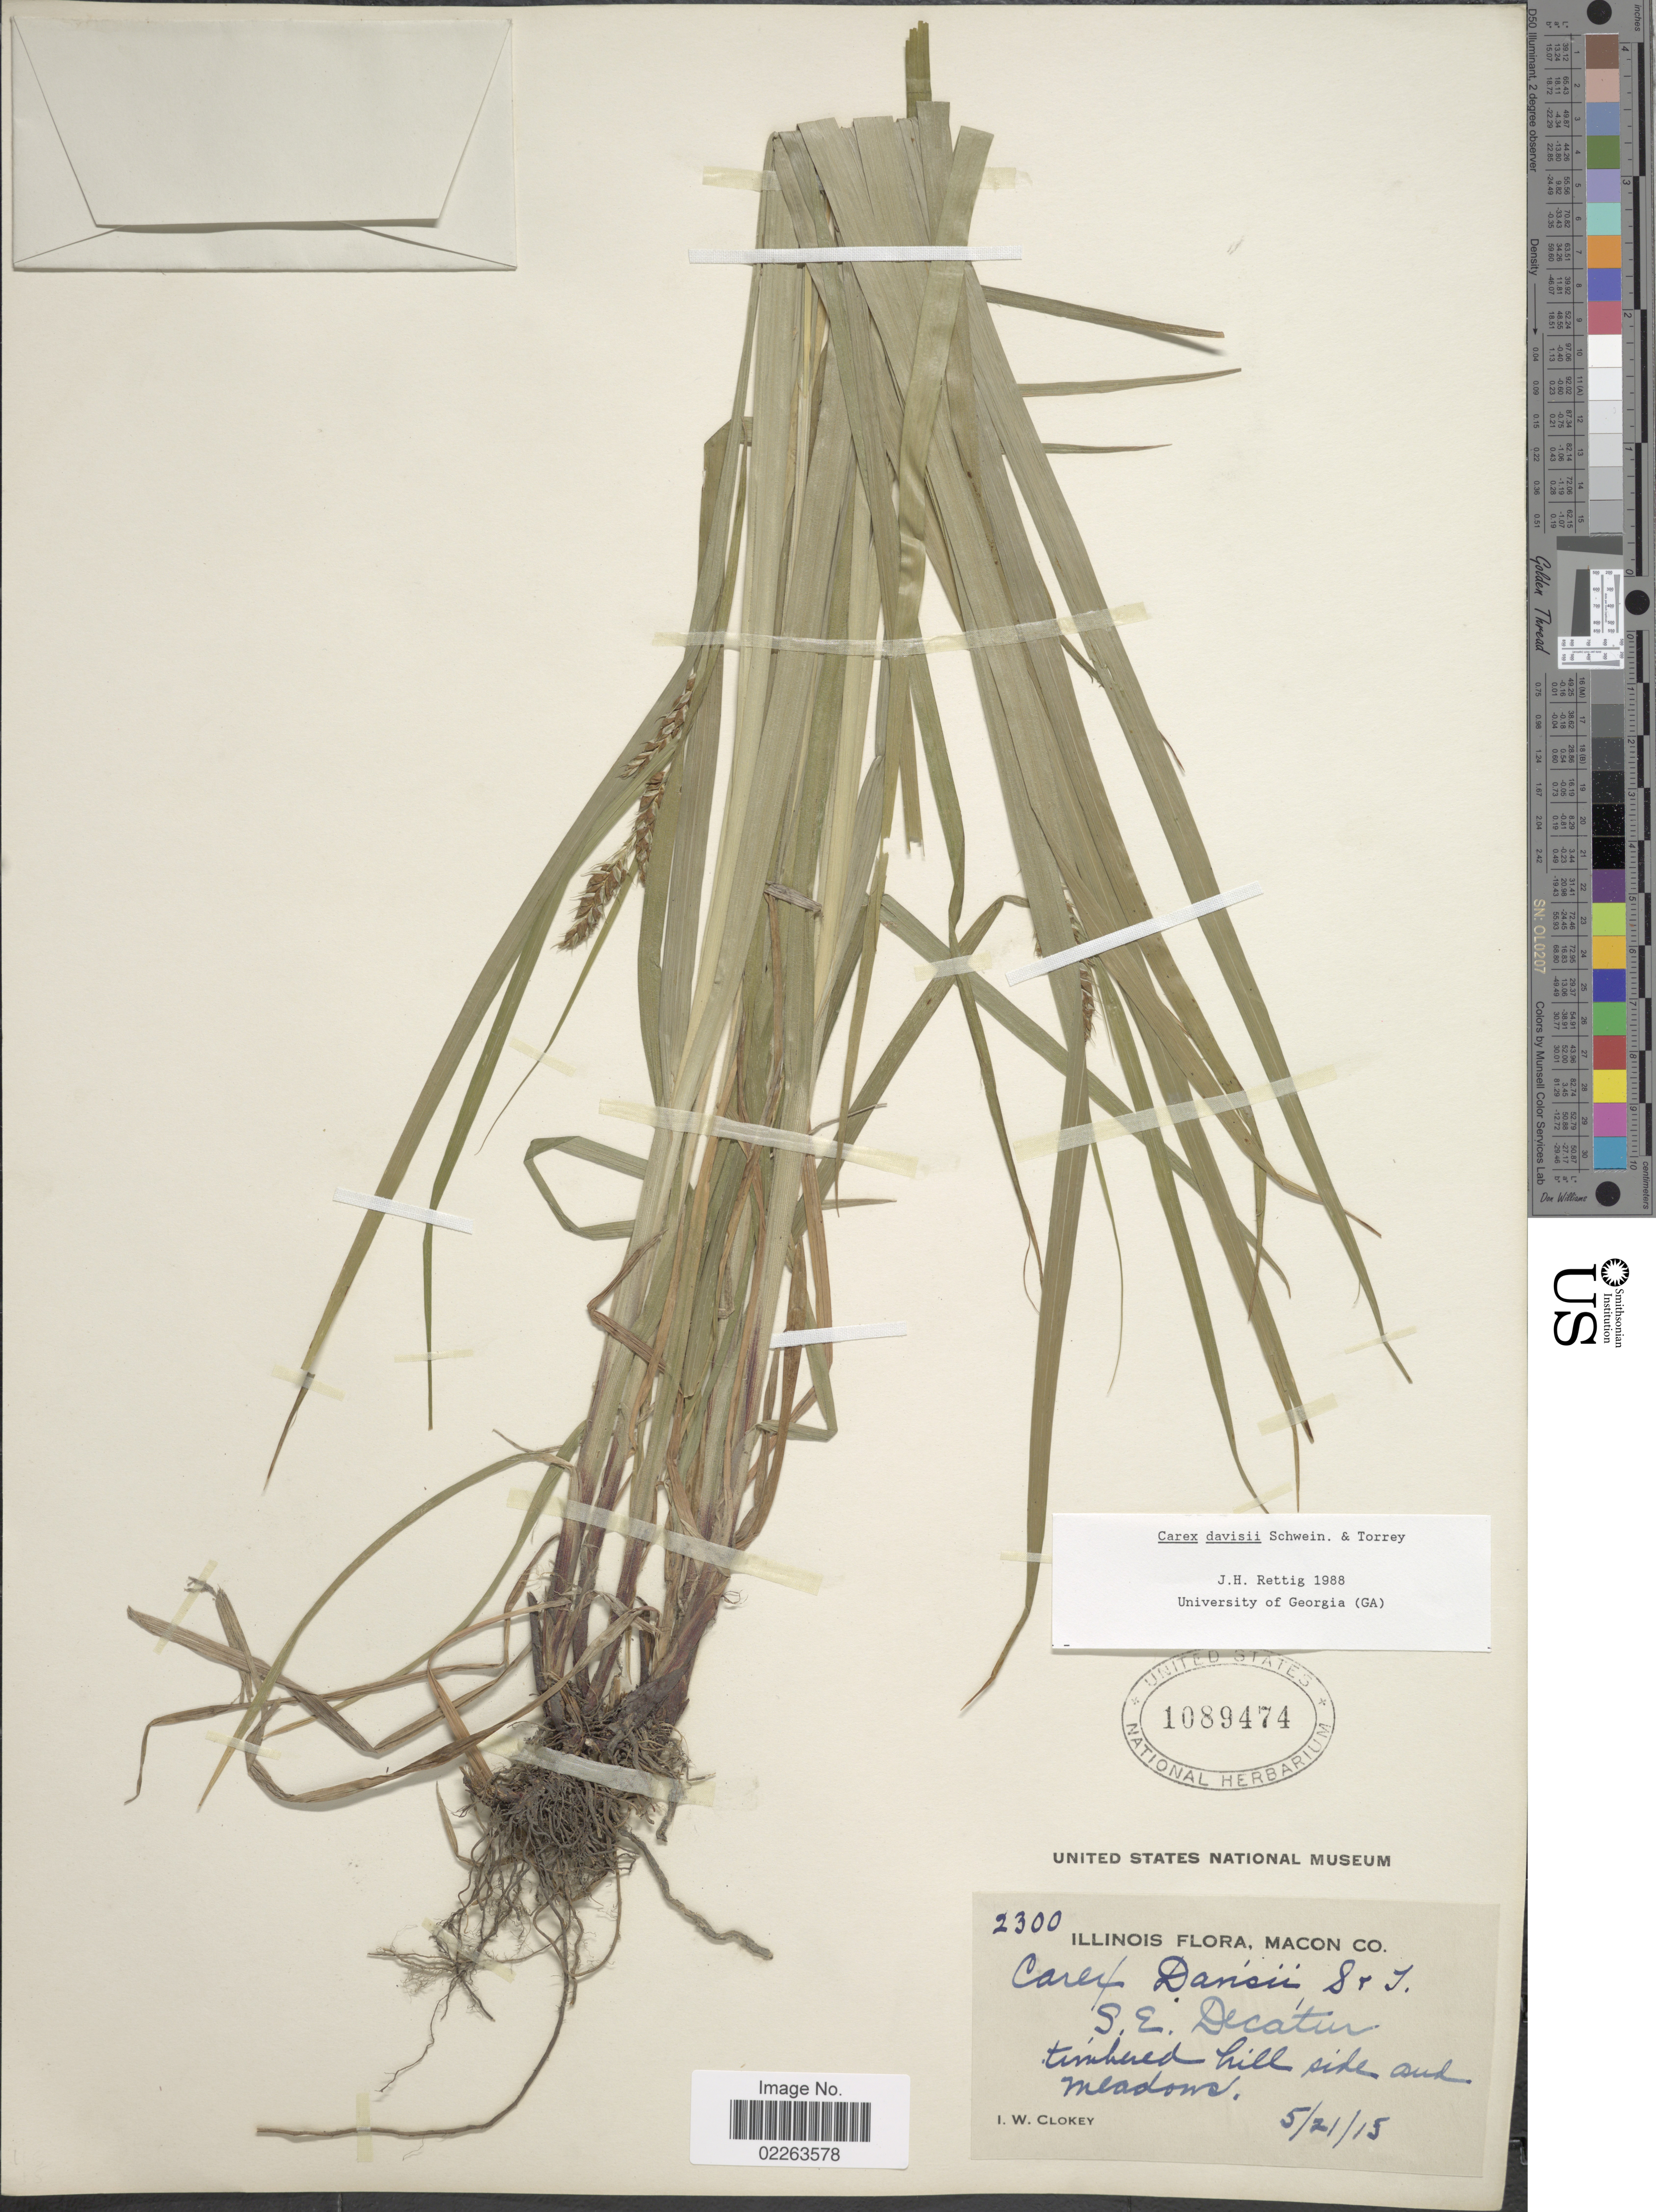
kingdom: Plantae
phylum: Tracheophyta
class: Liliopsida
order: Poales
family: Cyperaceae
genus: Carex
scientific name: Carex davisii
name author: Schwein. & Torr.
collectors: I. W. Clokey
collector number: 2300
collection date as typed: Transcribed d/m/y: 21/5/15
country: United States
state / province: Illinois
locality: Macon Co. S.E. Decatur. Timbered hill side and Meadows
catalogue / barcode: US 1089474